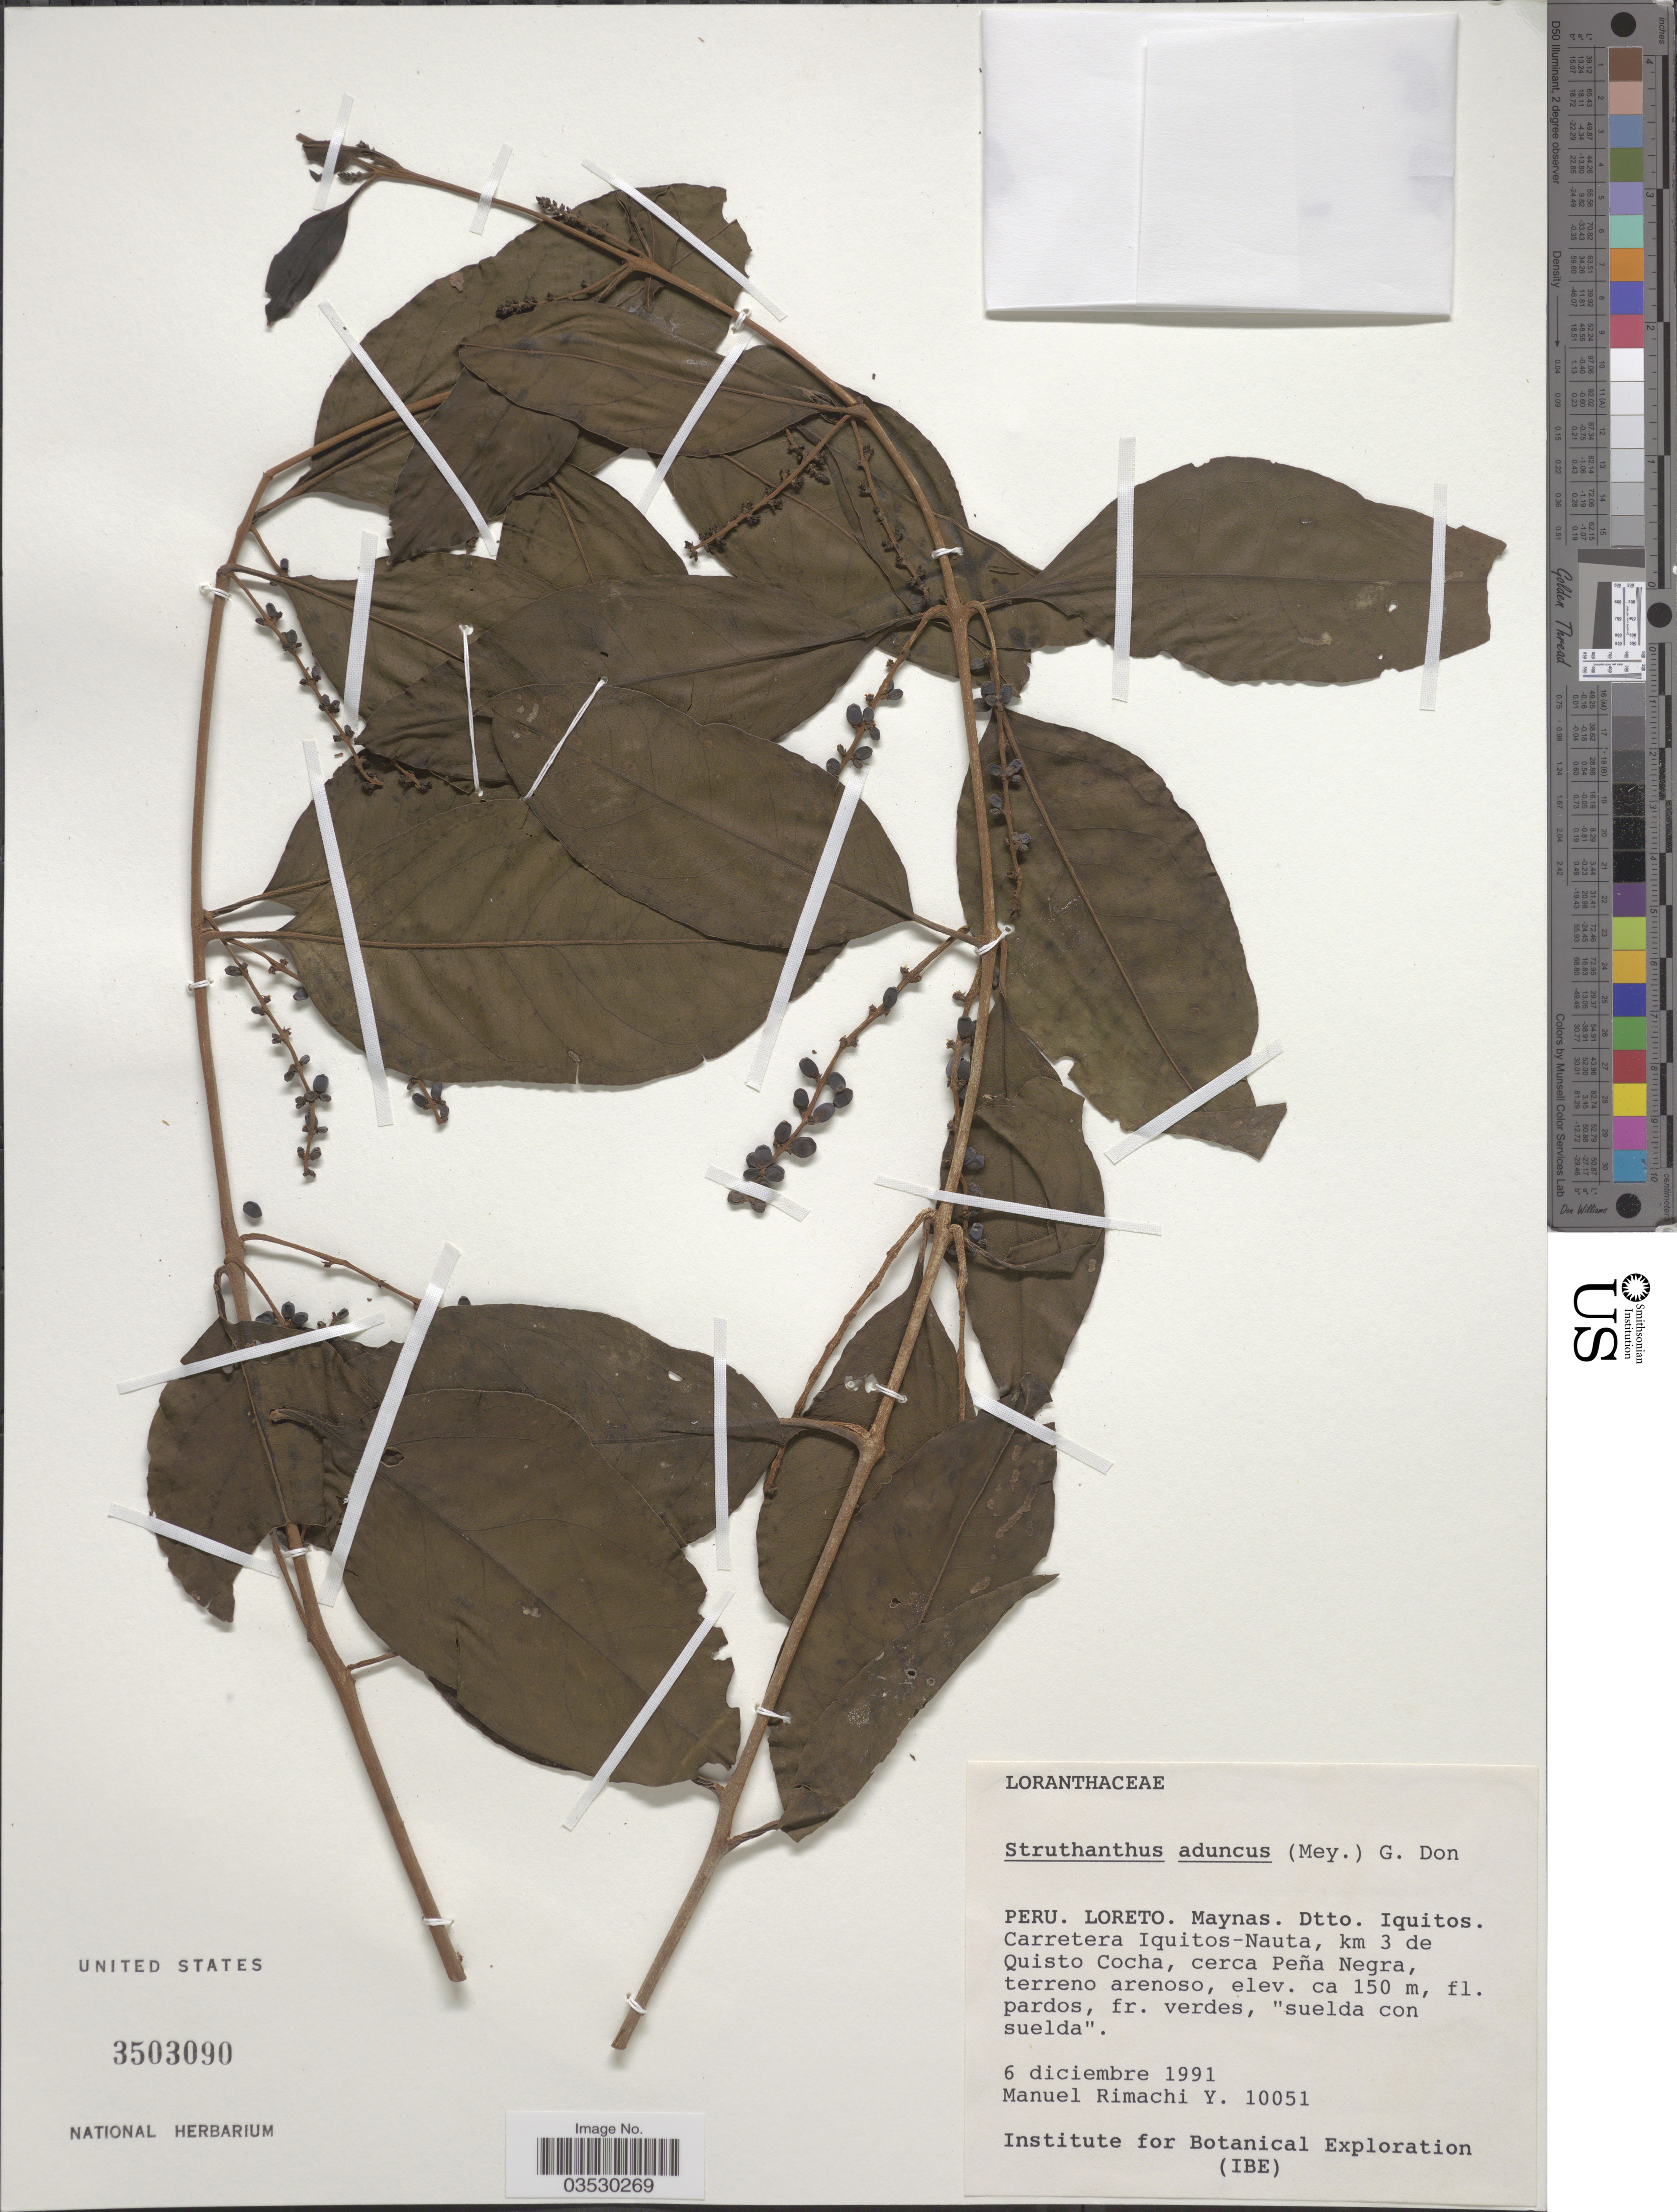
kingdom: Plantae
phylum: Tracheophyta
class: Magnoliopsida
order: Santalales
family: Loranthaceae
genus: Struthanthus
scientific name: Struthanthus aduncus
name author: (G. Mey.) G. Don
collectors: M. Rimachi Y.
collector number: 10051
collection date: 1991-12-06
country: Peru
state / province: Loreto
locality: Maynas. Dtto. Iquitos. Carretera Iquitos-Nauta, km 3 de Quisto Cocha, cerca Peña Negra.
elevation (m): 150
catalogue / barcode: US 3503090